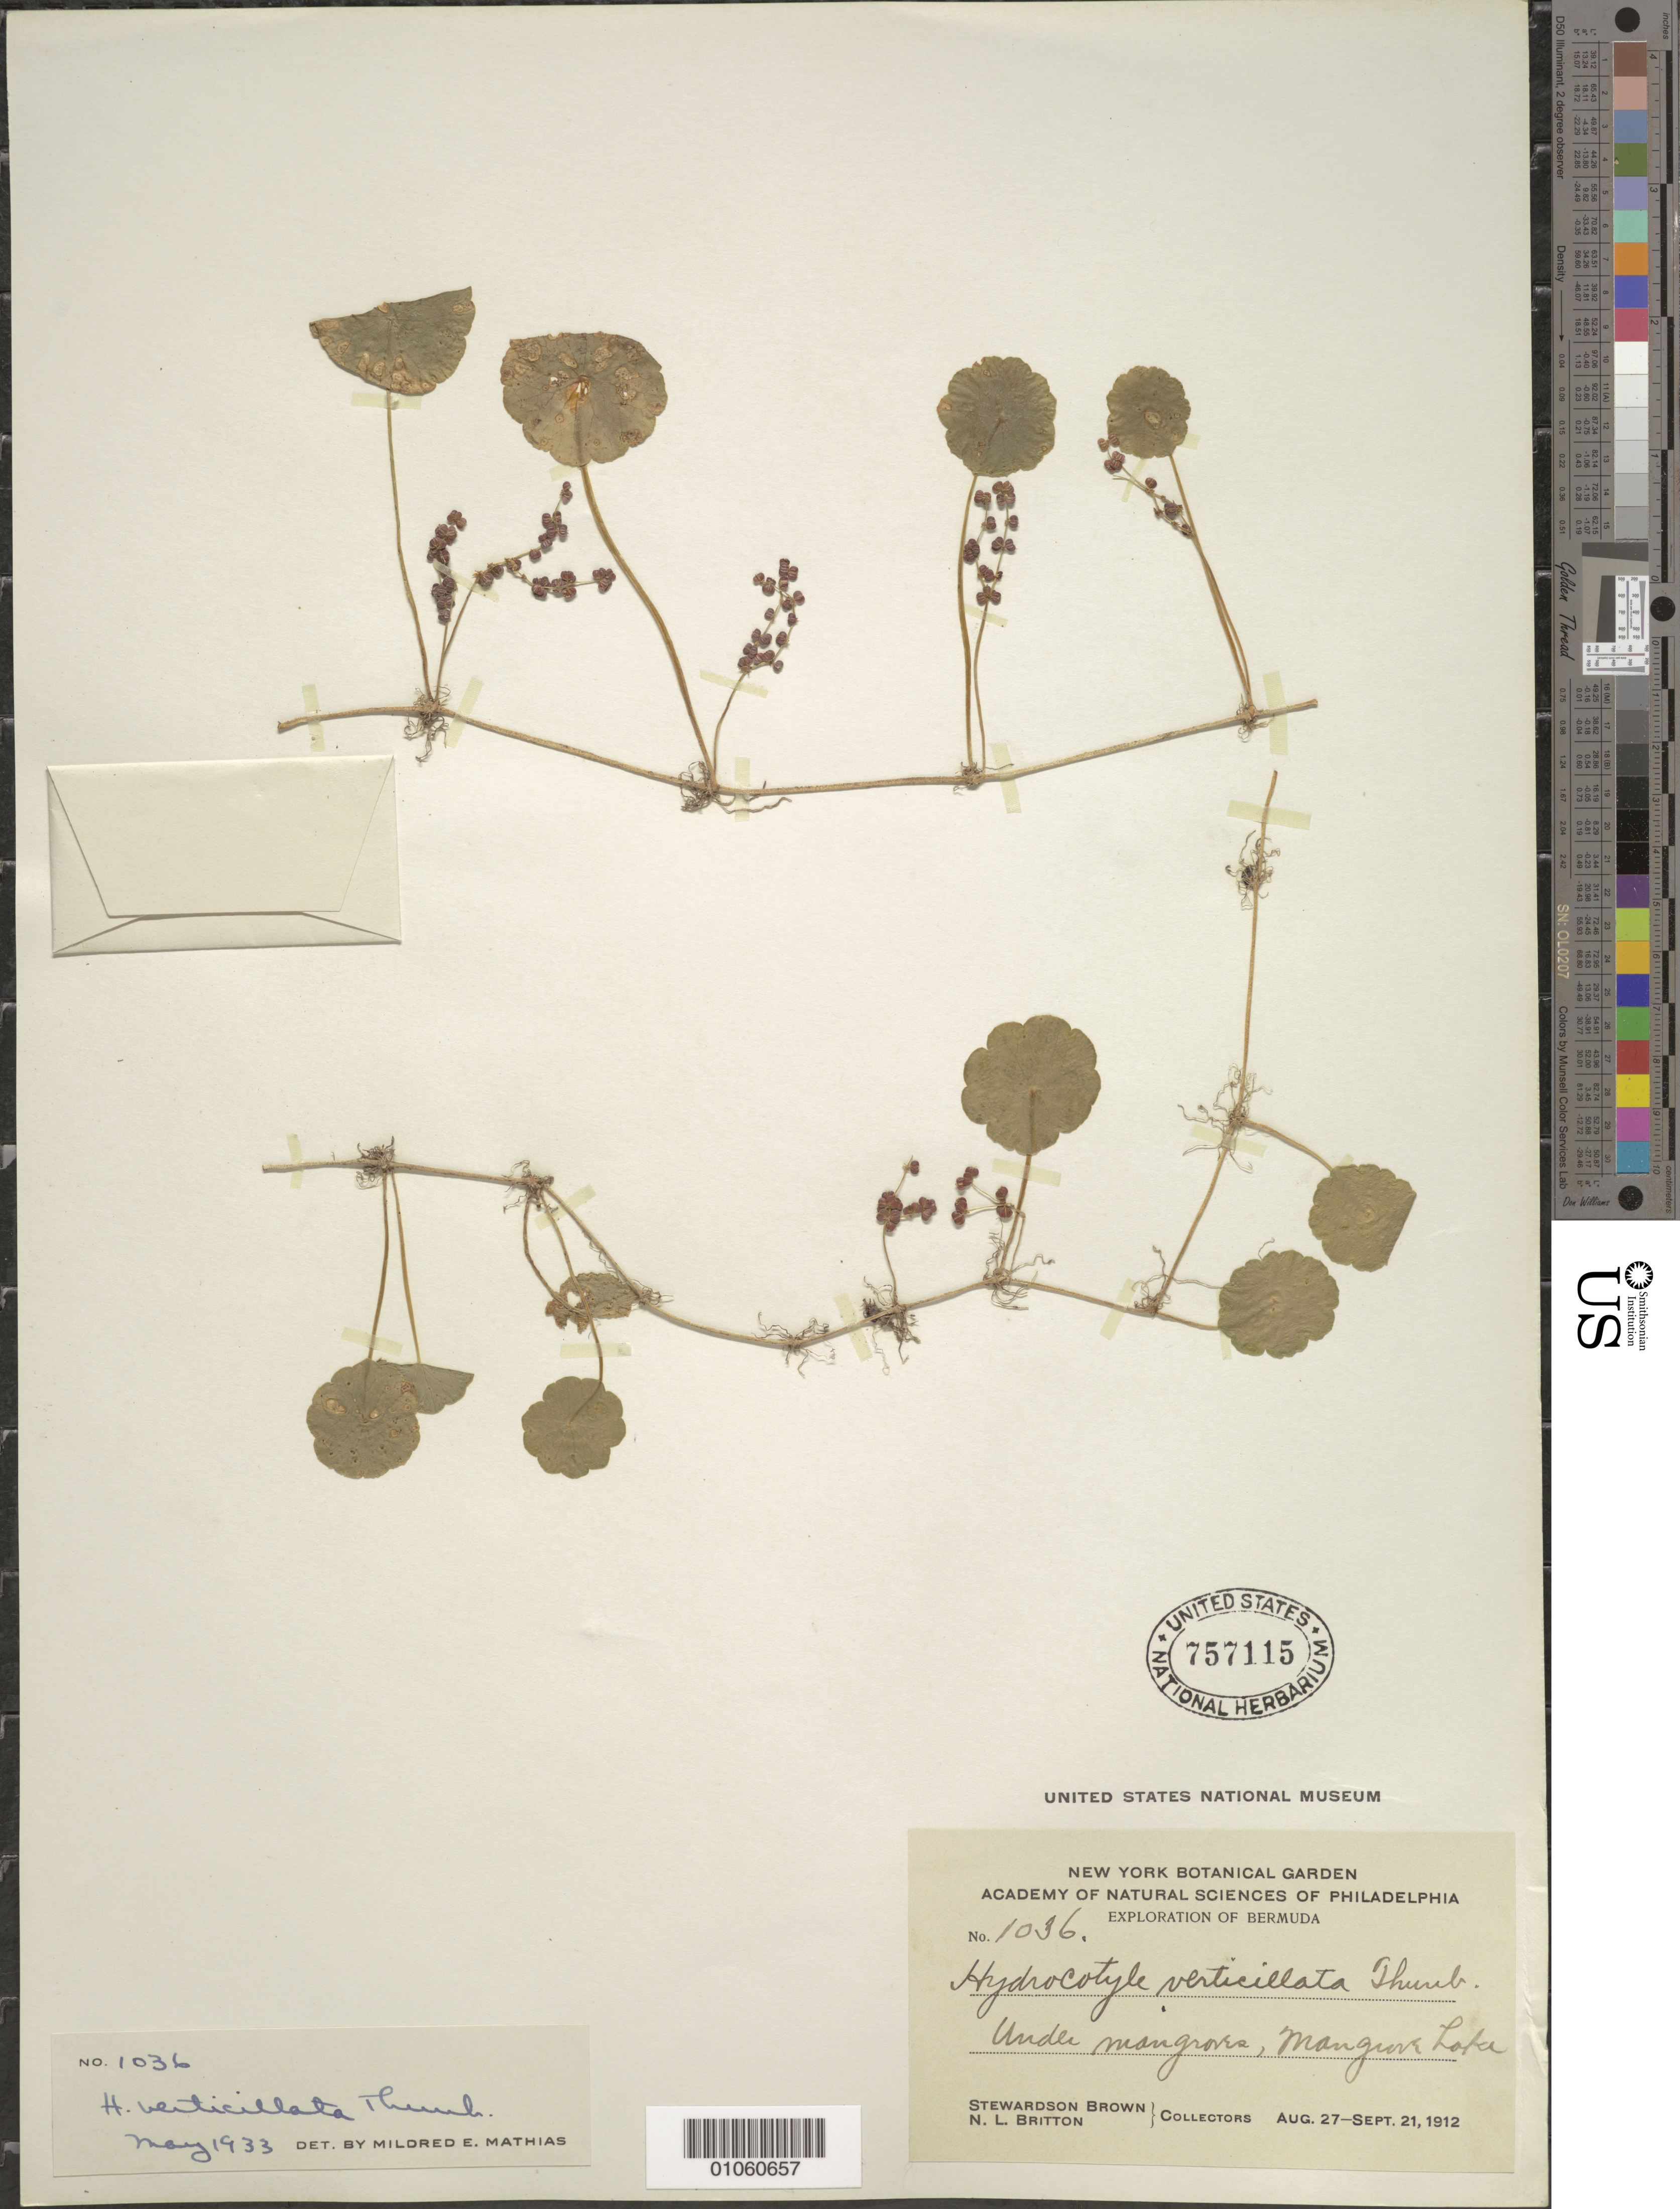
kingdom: Plantae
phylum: Tracheophyta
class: Magnoliopsida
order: Apiales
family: Araliaceae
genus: Hydrocotyle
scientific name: Hydrocotyle verticillata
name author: Thunb.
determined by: Mathias, M. E.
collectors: S. Brown & N. Britton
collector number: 1036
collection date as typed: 27 Aug 1912t o 21 Sep 1912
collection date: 1912-08-27/1912-09-21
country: Bermuda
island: Bermuda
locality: Mangrove Lake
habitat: Under mangroves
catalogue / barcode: US 757115